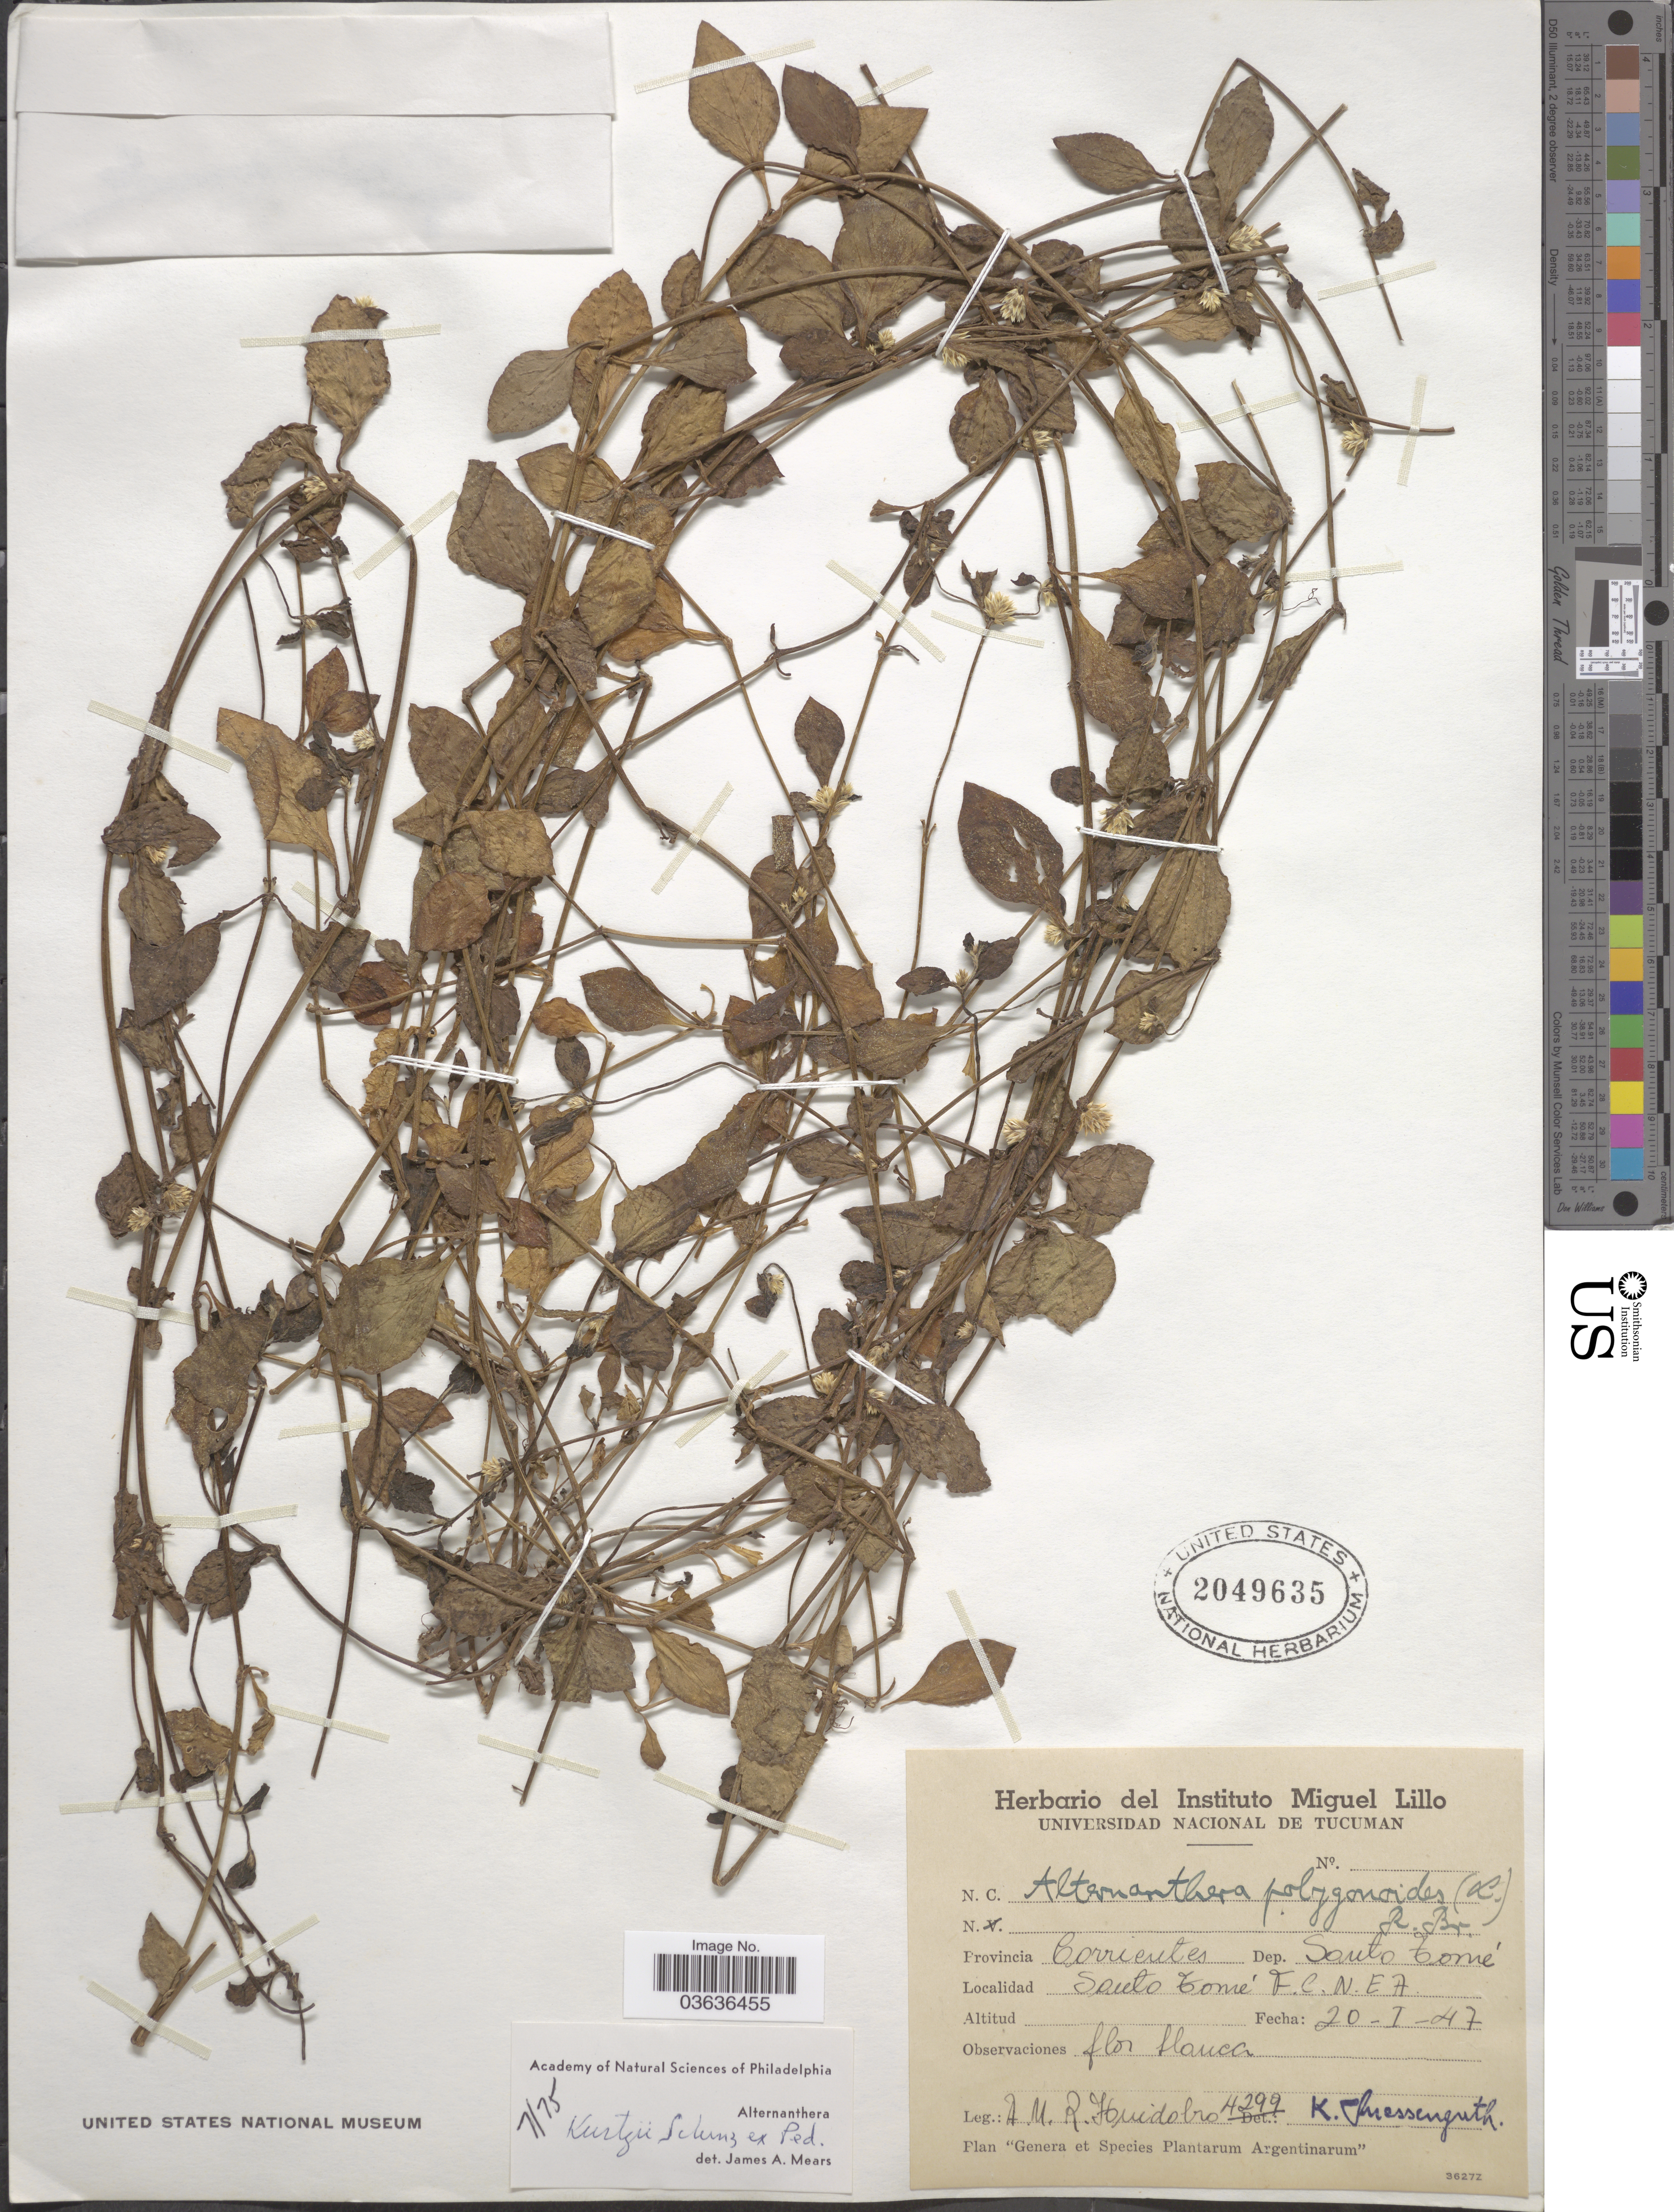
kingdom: Plantae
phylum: Tracheophyta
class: Magnoliopsida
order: Caryophyllales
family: Amaranthaceae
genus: Alternanthera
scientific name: Alternanthera kurtzii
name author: Schinz ex Pederson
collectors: A. M. R. Huidobro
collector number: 4299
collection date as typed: Transcribed d/m/y: 20/1/47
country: Argentina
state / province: Corrientes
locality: Dep. Santo Tomé. Santo Tomé F. C. N. E. A.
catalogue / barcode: US 2049635